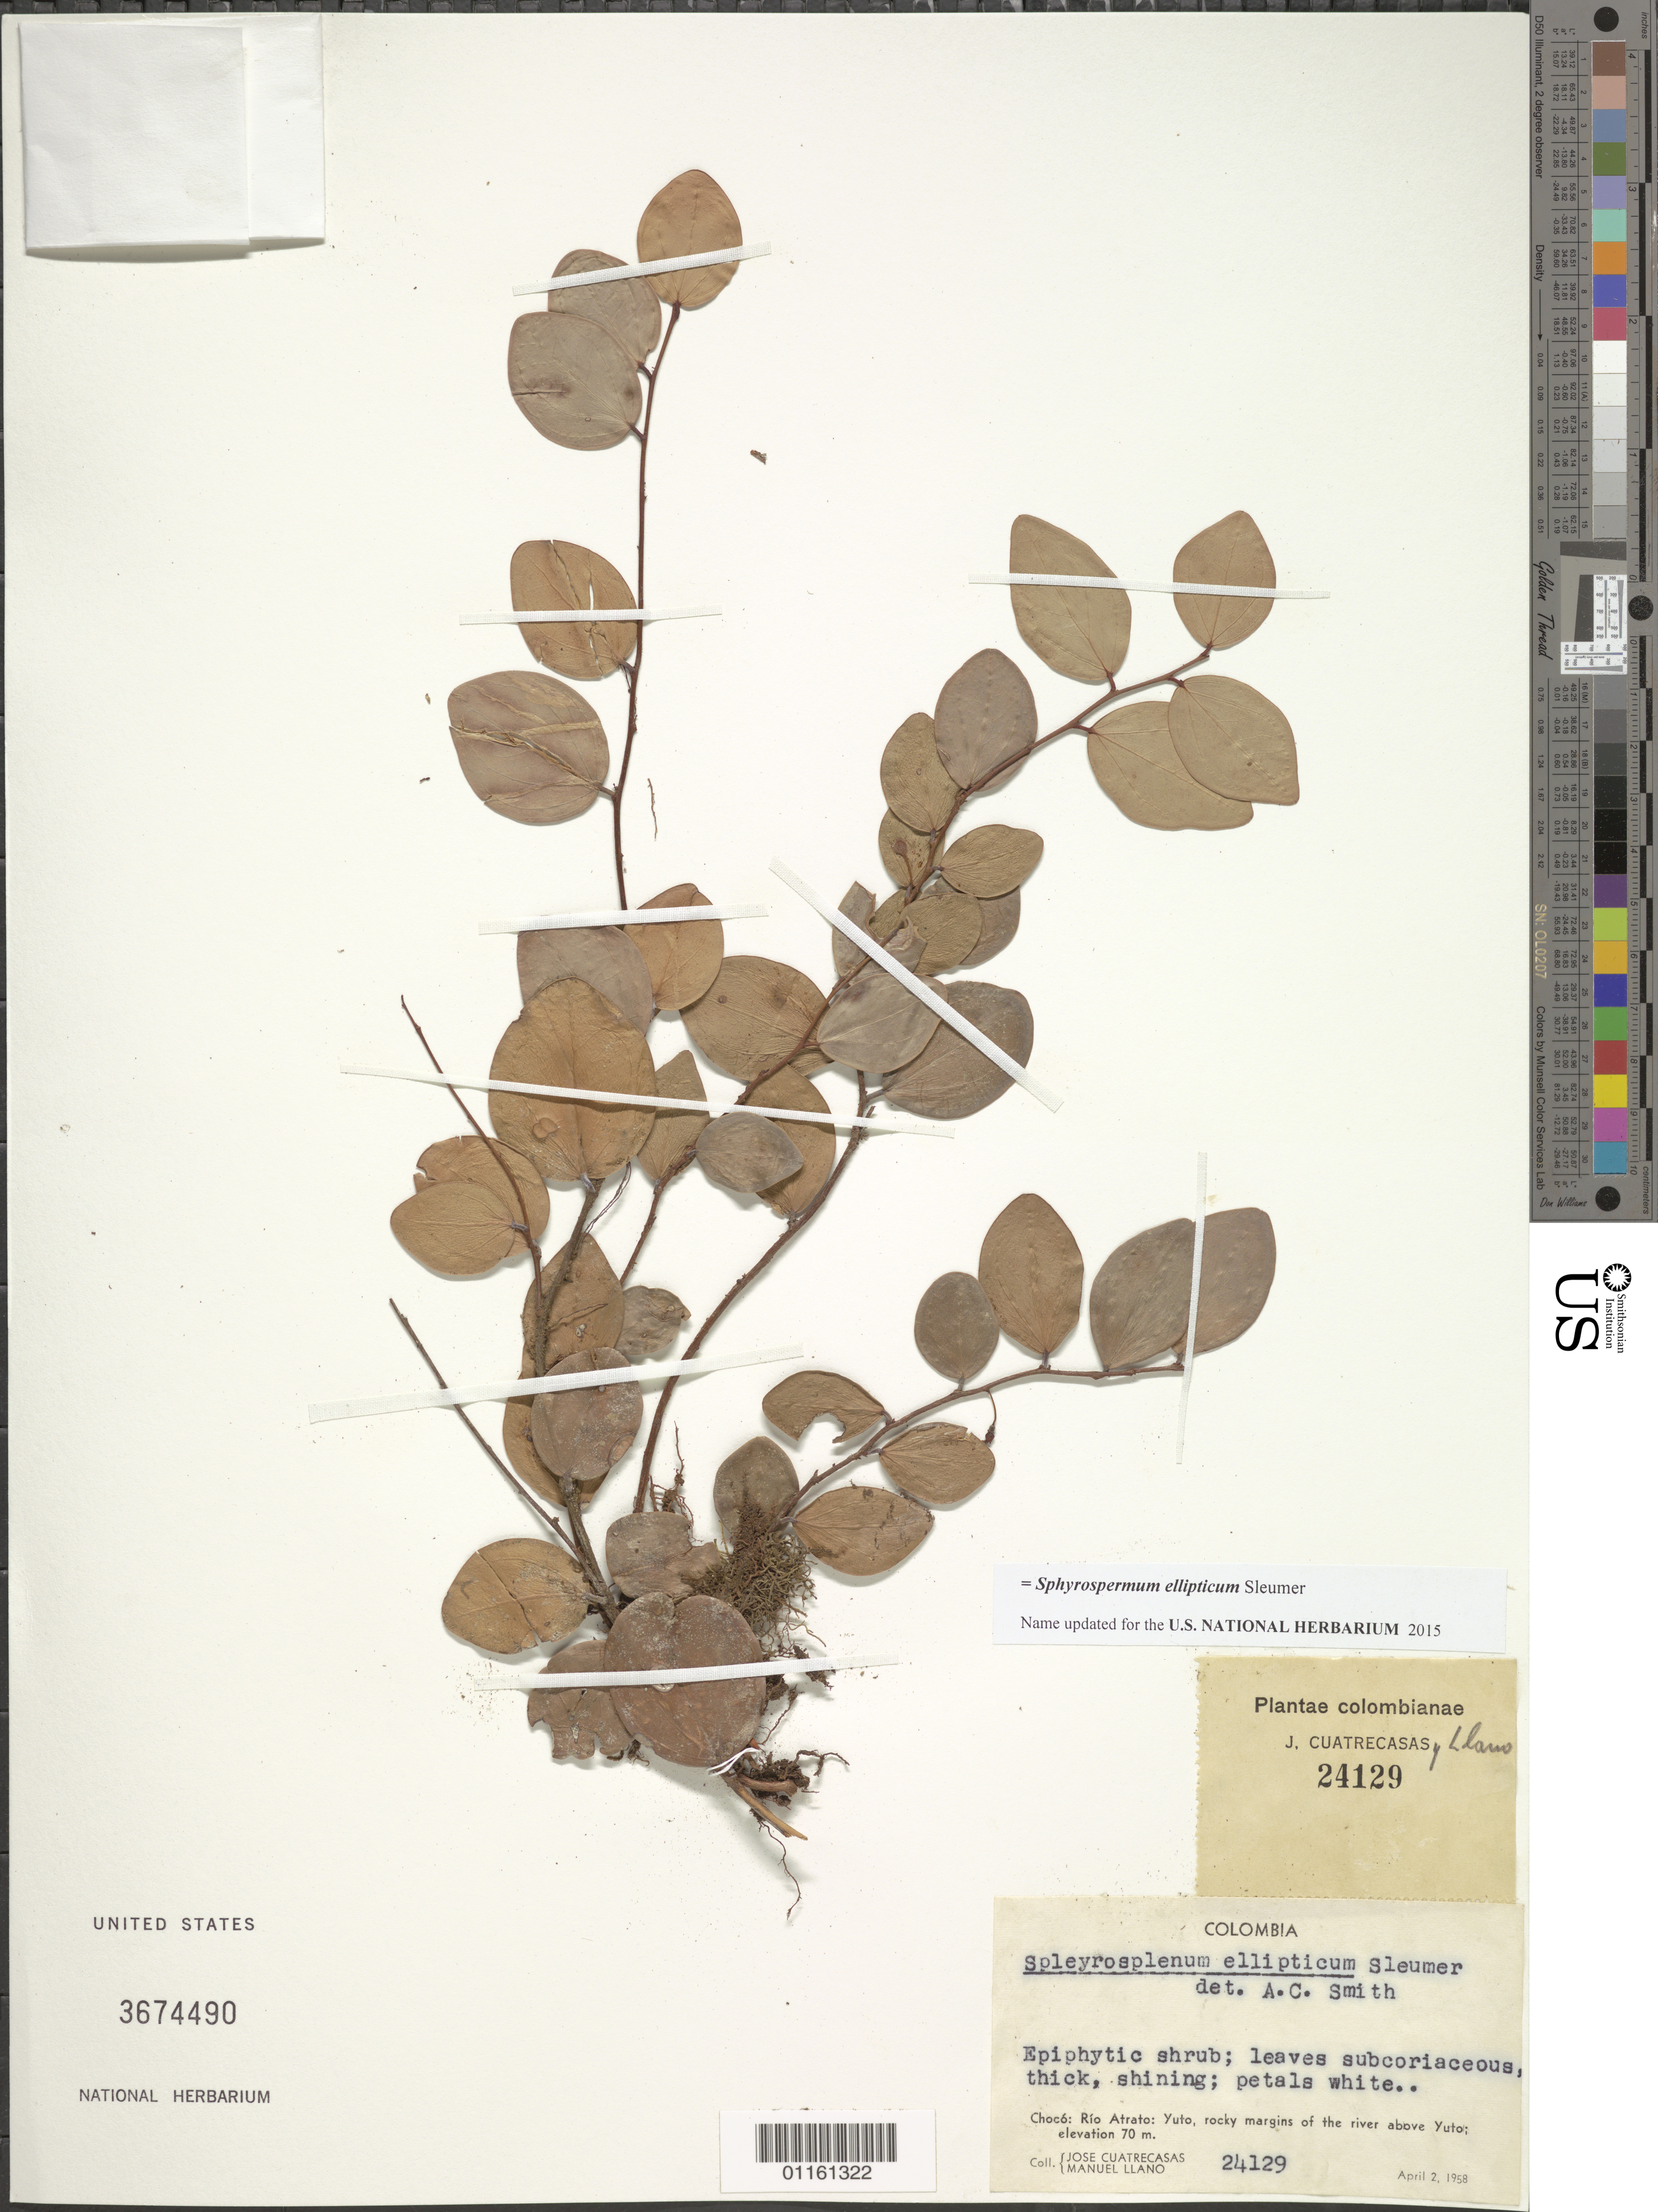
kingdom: Plantae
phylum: Tracheophyta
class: Magnoliopsida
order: Ericales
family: Ericaceae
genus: Sphyrospermum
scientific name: Sphyrospermum ellipticum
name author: Sleumer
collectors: J. Cuatrecasas & M. Llano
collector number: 24129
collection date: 1958-04-02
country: Colombia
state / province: Chocó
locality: Rio Atrato, Yuto, rocky margins of the river above Yuto.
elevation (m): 70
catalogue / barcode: US 3674490